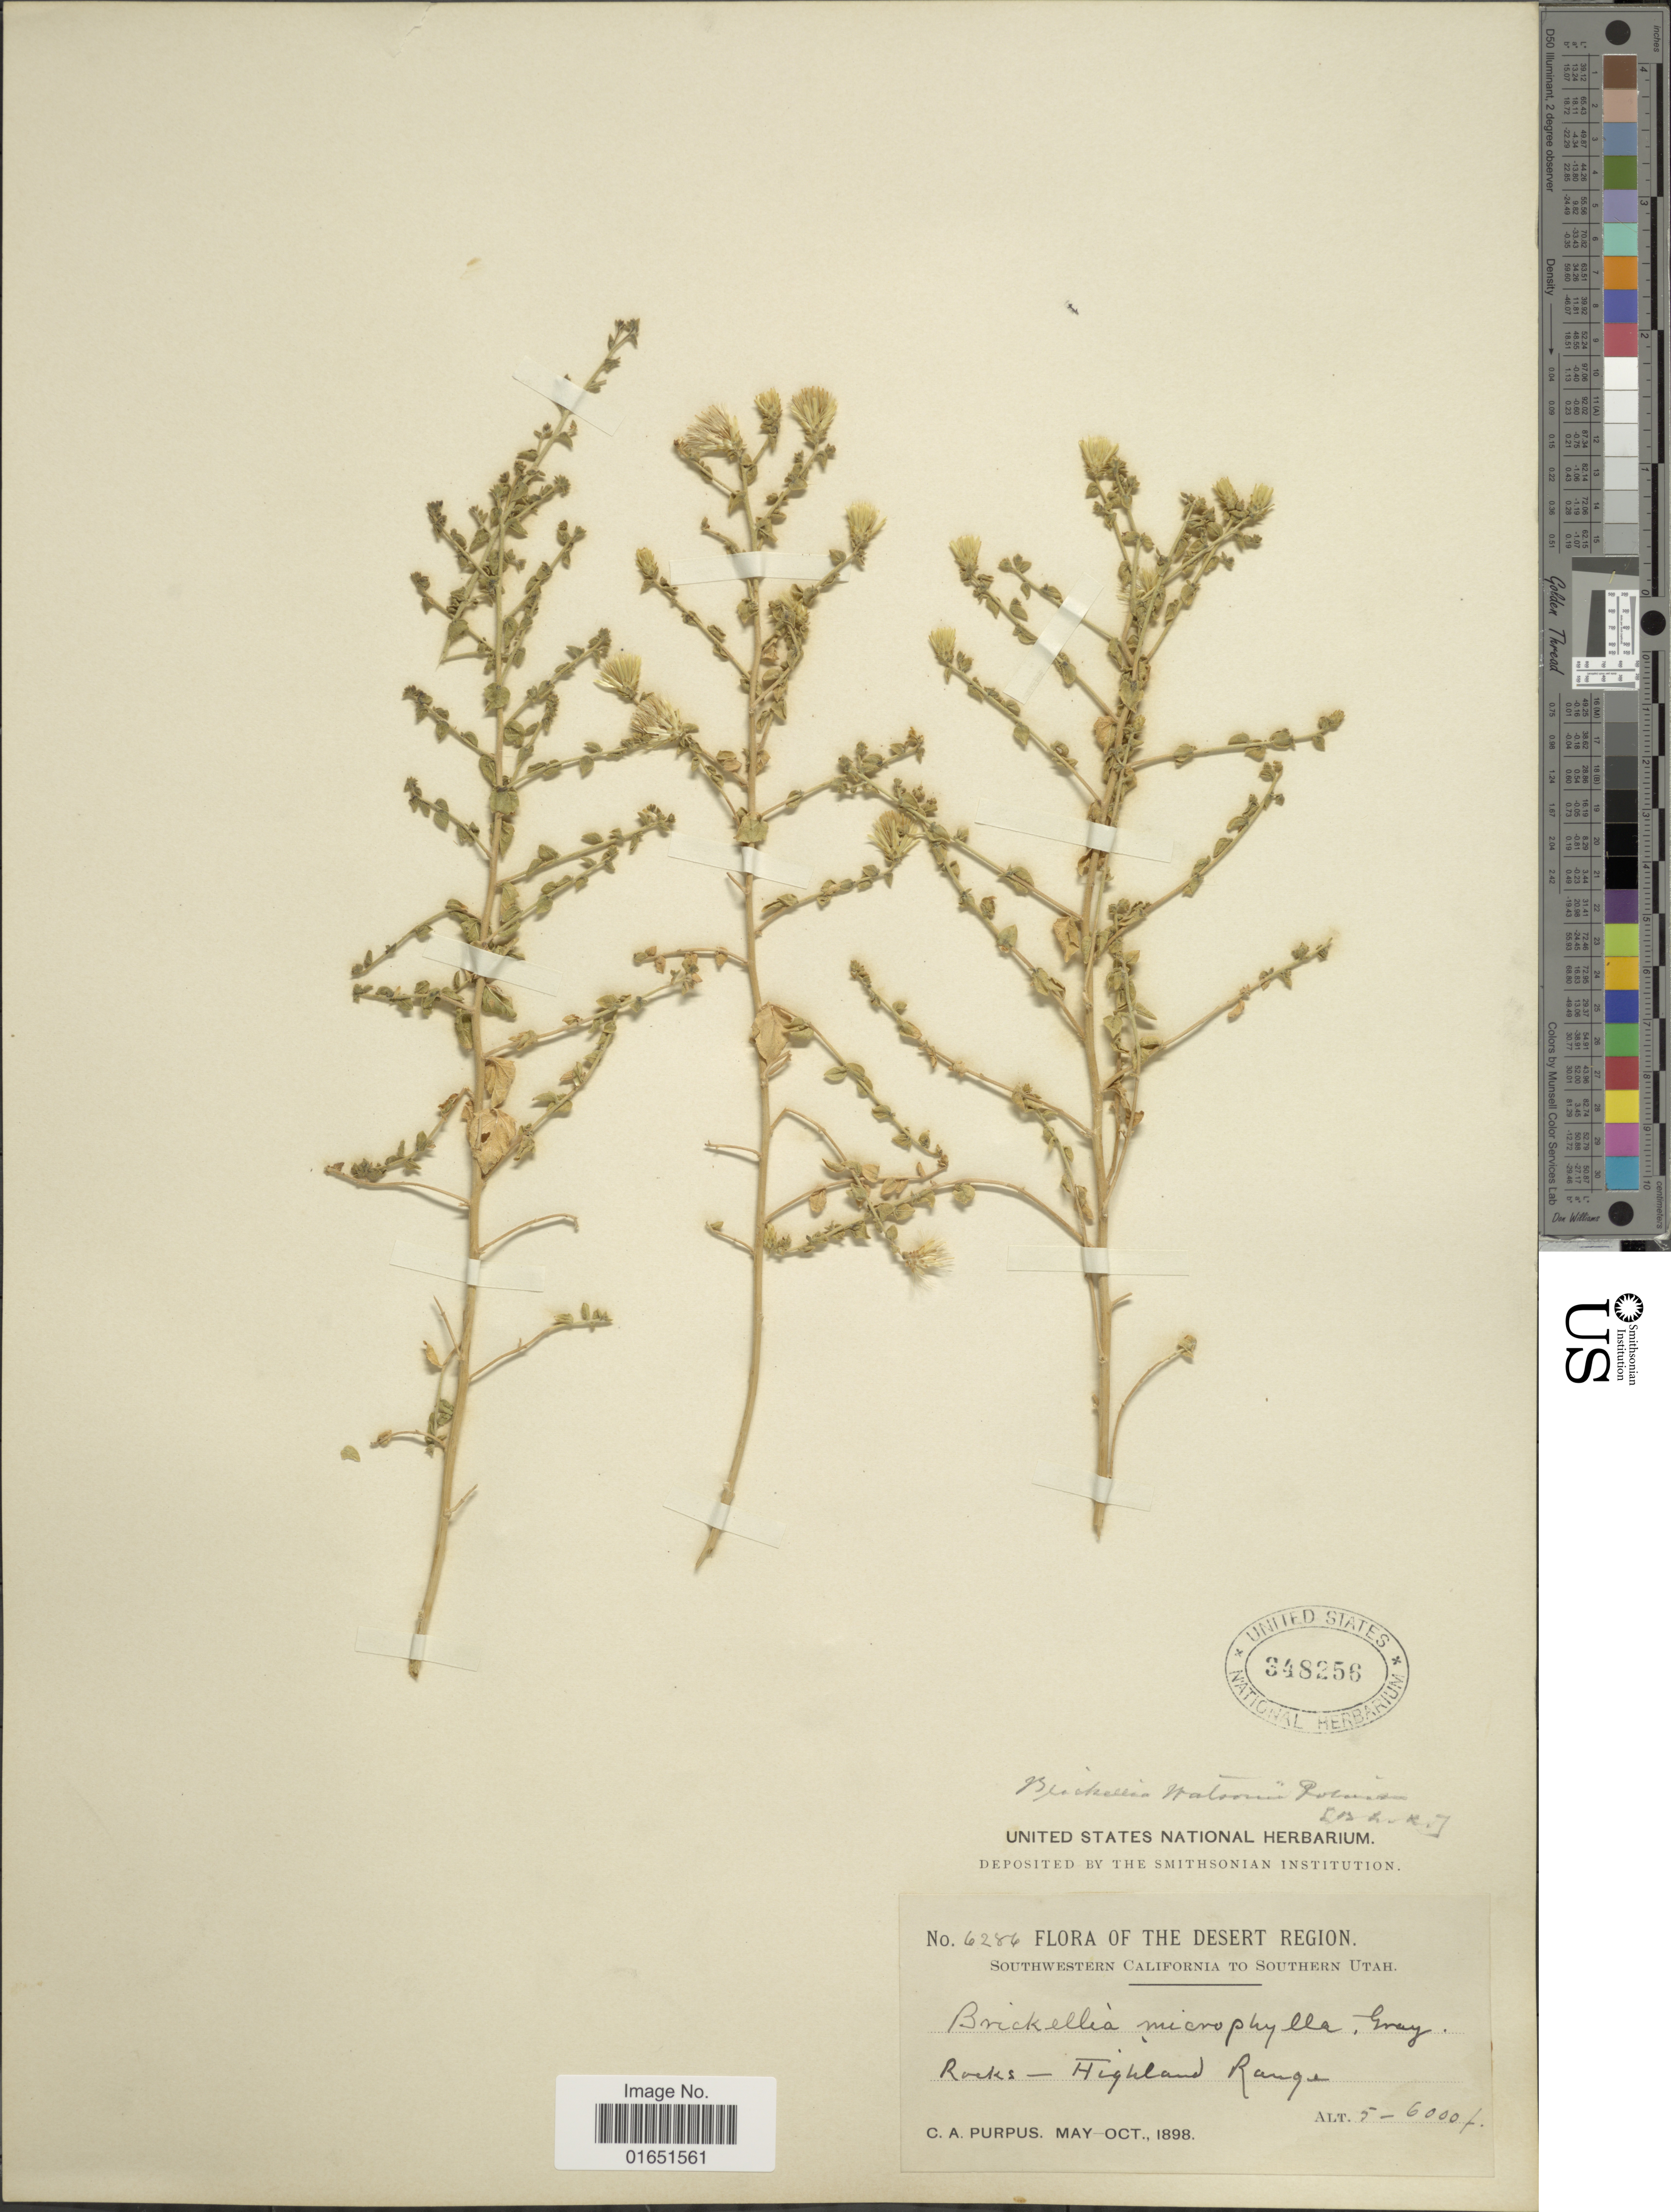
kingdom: Plantae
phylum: Tracheophyta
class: Magnoliopsida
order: Asterales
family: Asteraceae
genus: Brickellia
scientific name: Brickellia watsonii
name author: B.L. Rob.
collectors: C. A. Purpus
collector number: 6286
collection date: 1898-05/1898-10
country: United States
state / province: Nevada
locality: The Desert Region, Southwestern California to Southern Utah, Rocks - Highland Range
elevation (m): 1524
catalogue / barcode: US 348256